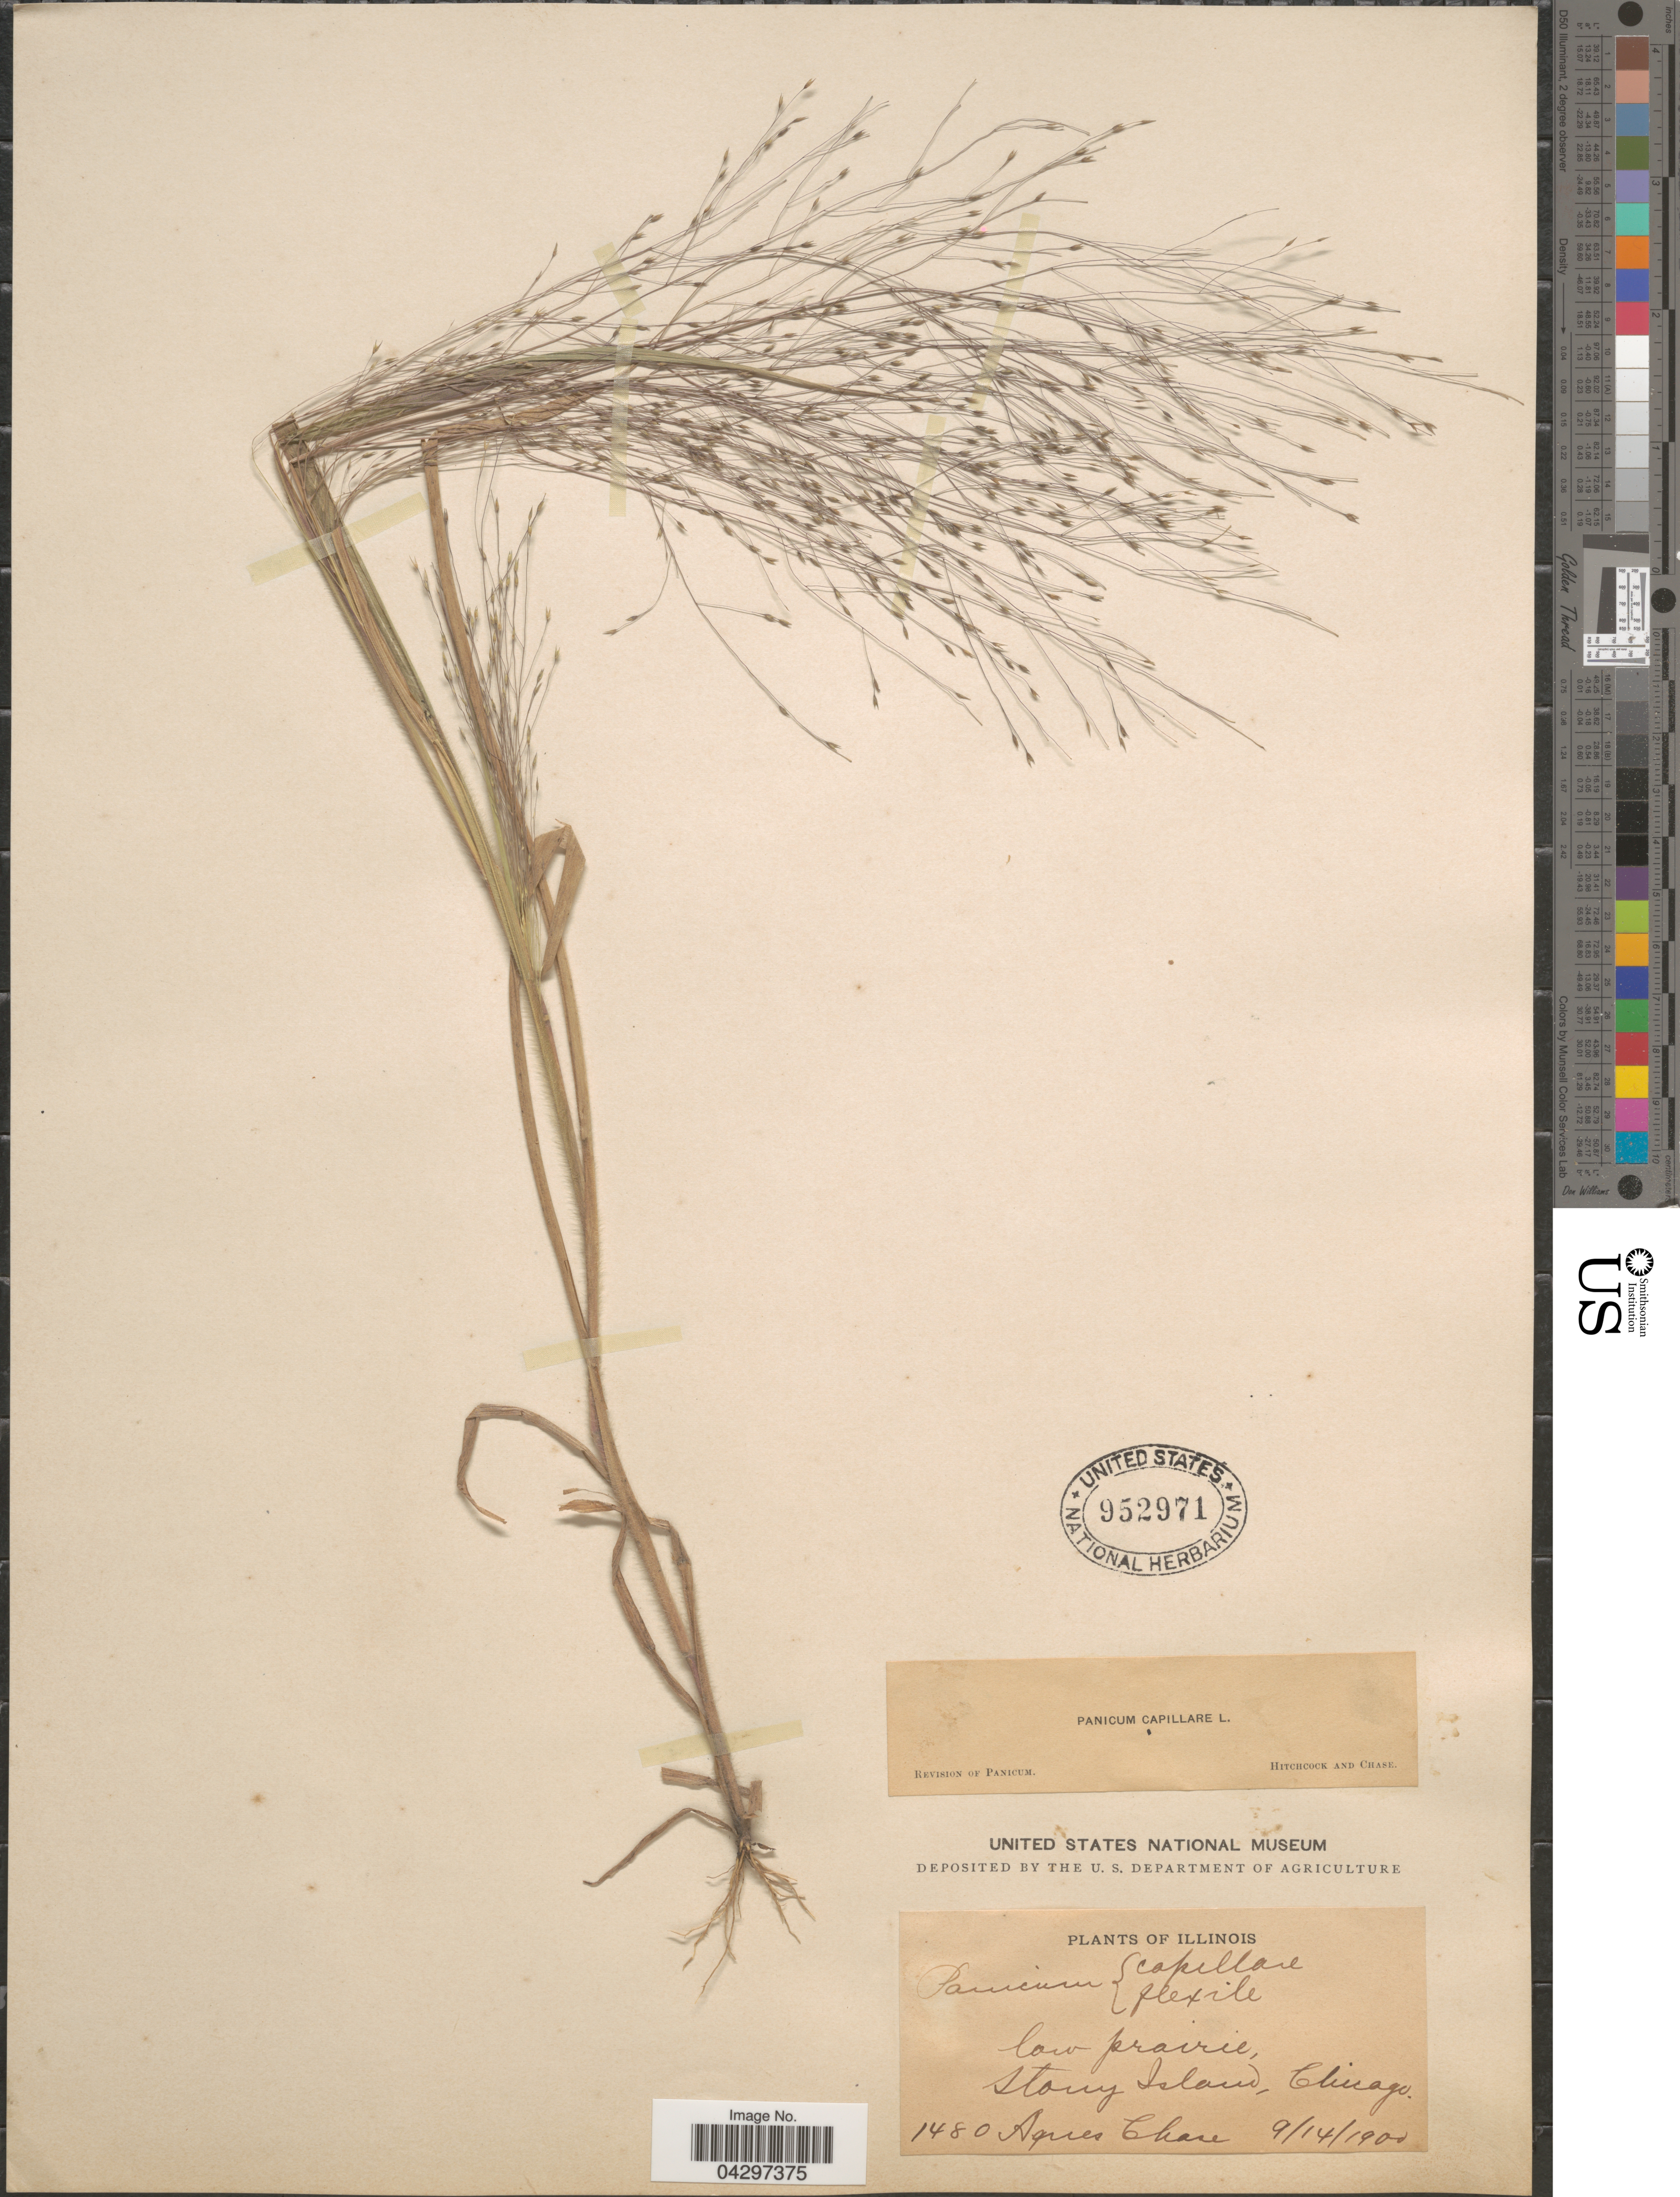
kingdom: Plantae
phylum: Tracheophyta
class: Liliopsida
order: Poales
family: Poaceae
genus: Panicum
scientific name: Panicum capillare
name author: L.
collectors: A. Chase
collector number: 1480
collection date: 1900-09-14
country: United States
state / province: Illinois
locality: Low prairie, Stony Island, Chicago.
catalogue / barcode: US 952971